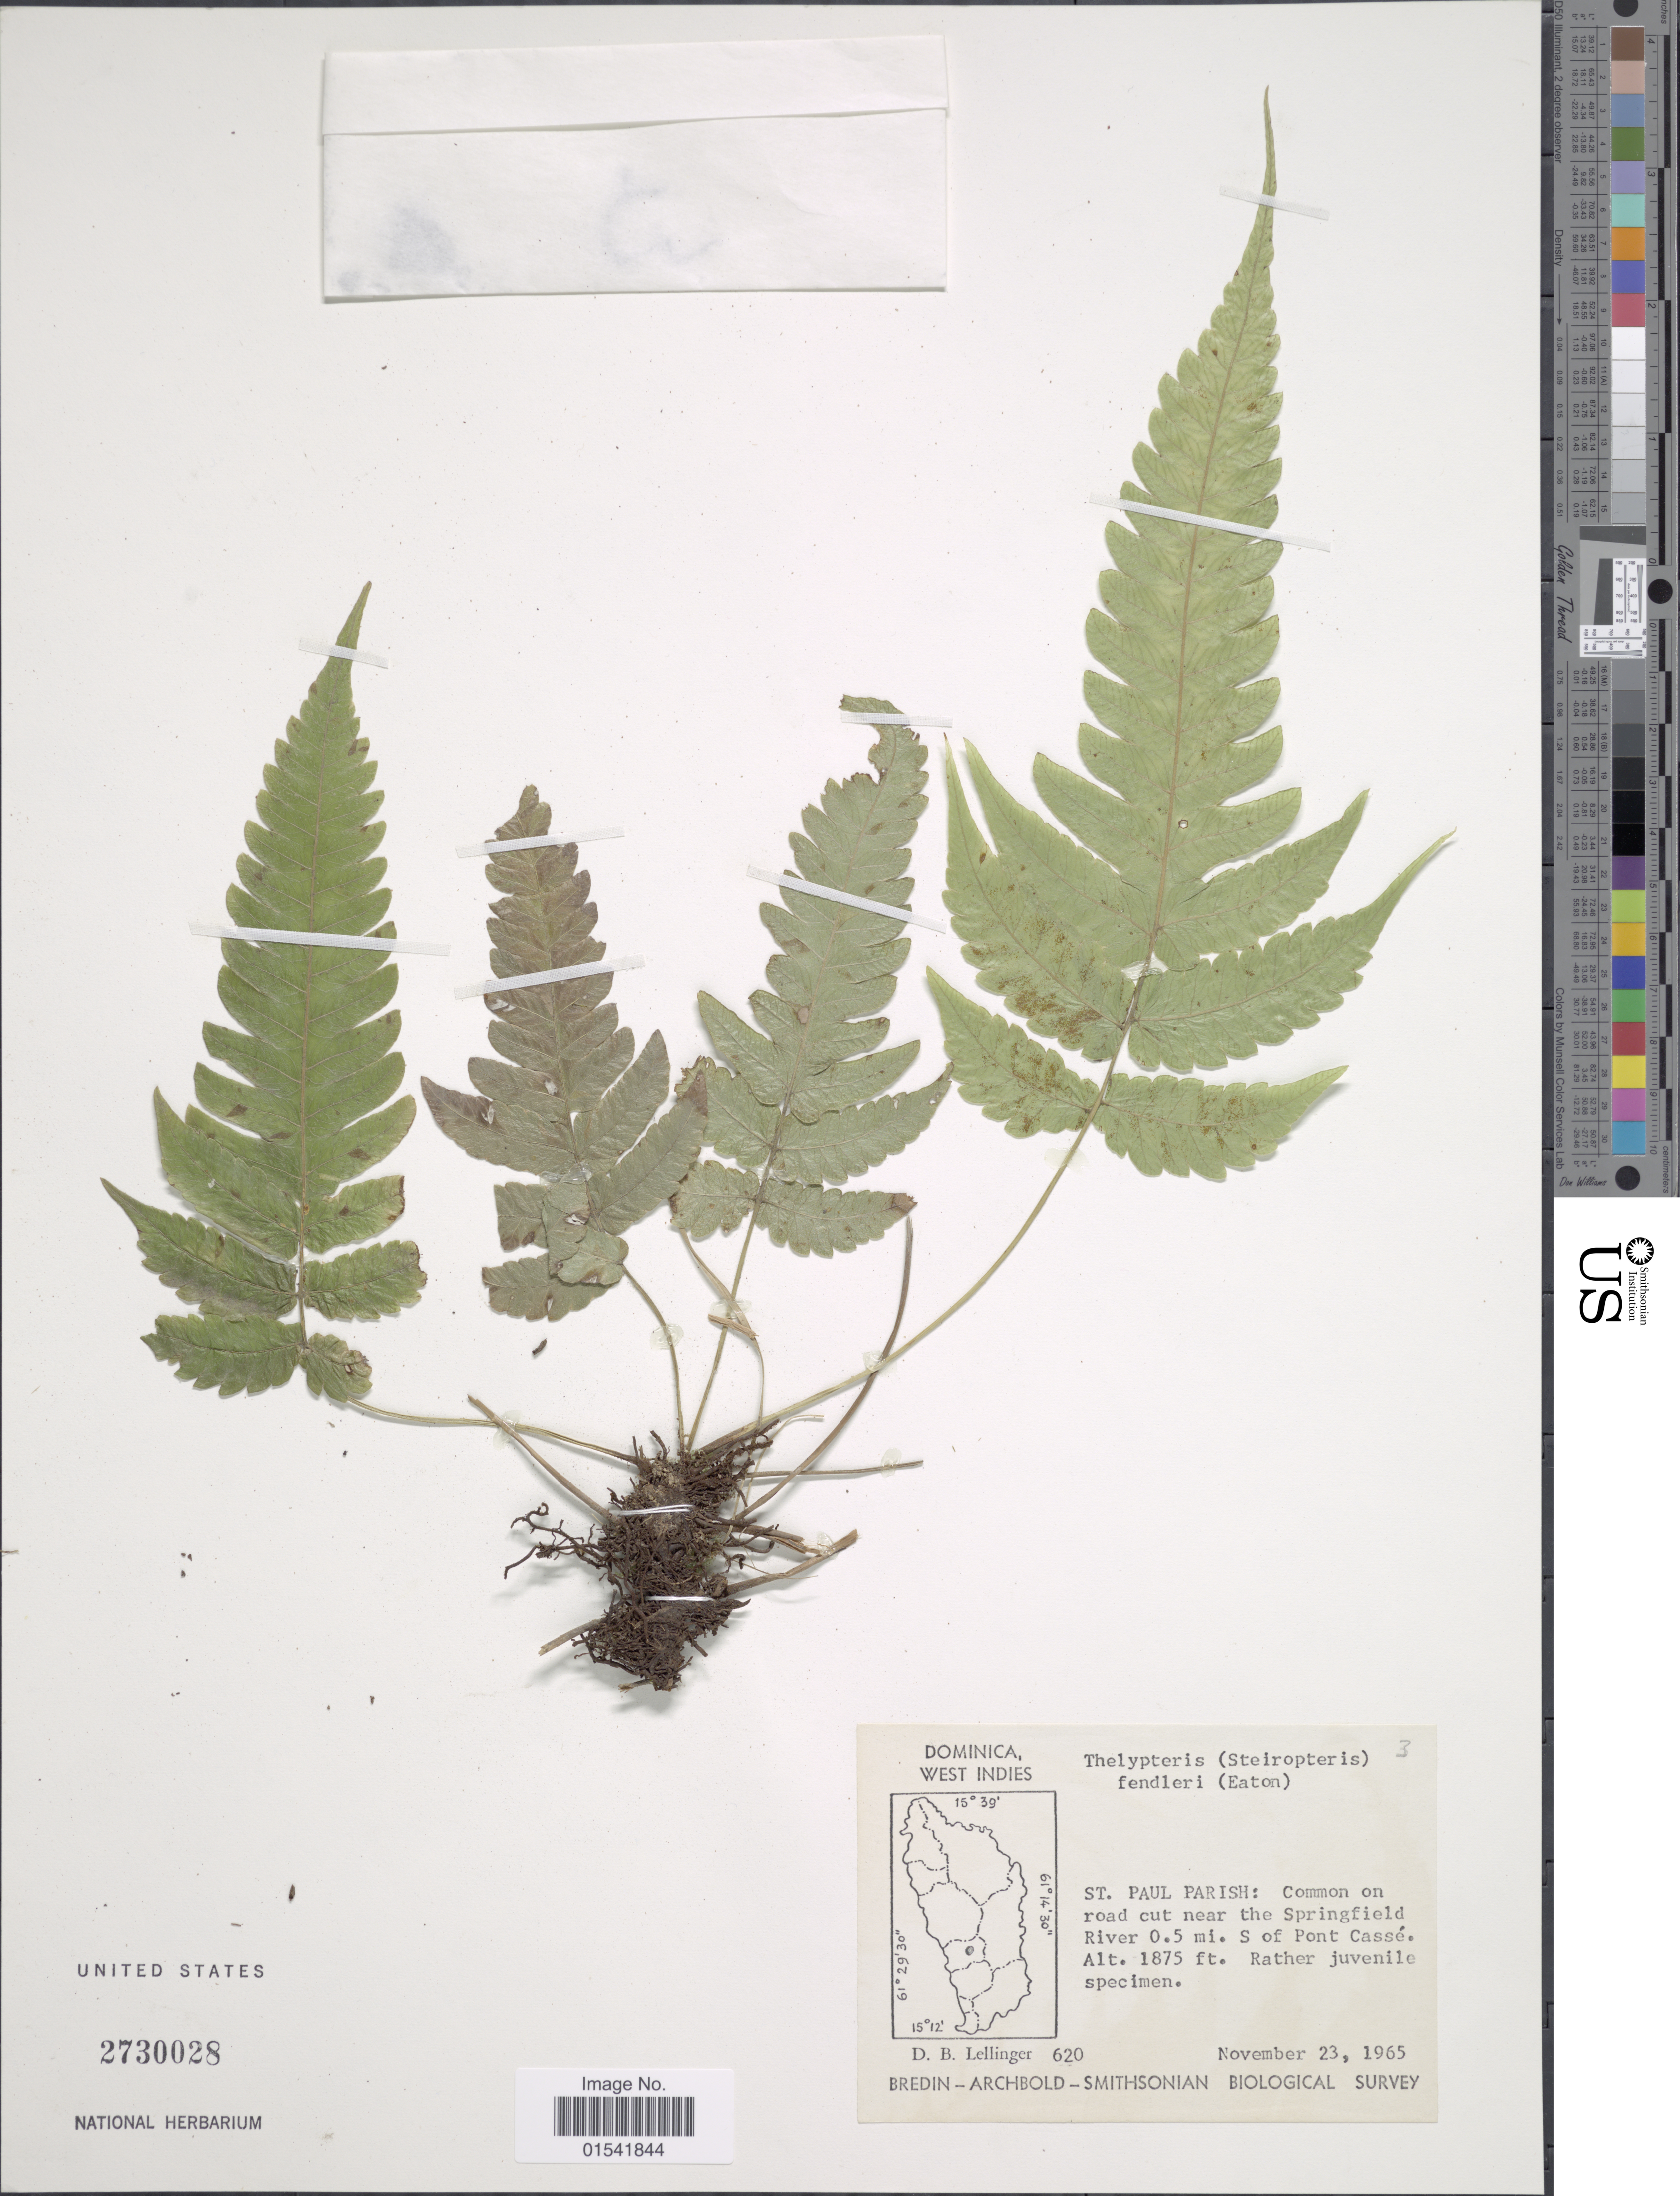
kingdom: Plantae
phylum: Tracheophyta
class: Polypodiopsida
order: Polypodiales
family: Thelypteridaceae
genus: Steiropteris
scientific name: Steiropteris fendleri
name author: (D.C. Eaton) Pic. Serm.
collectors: D. B. Lellinger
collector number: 620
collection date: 1965-11-23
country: Dominica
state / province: St. Paul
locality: West Indies, St. Paul Parish: Common on road cut near the Springfield River 0.5 mi. S of Pont Cassé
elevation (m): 572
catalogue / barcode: US 2730028